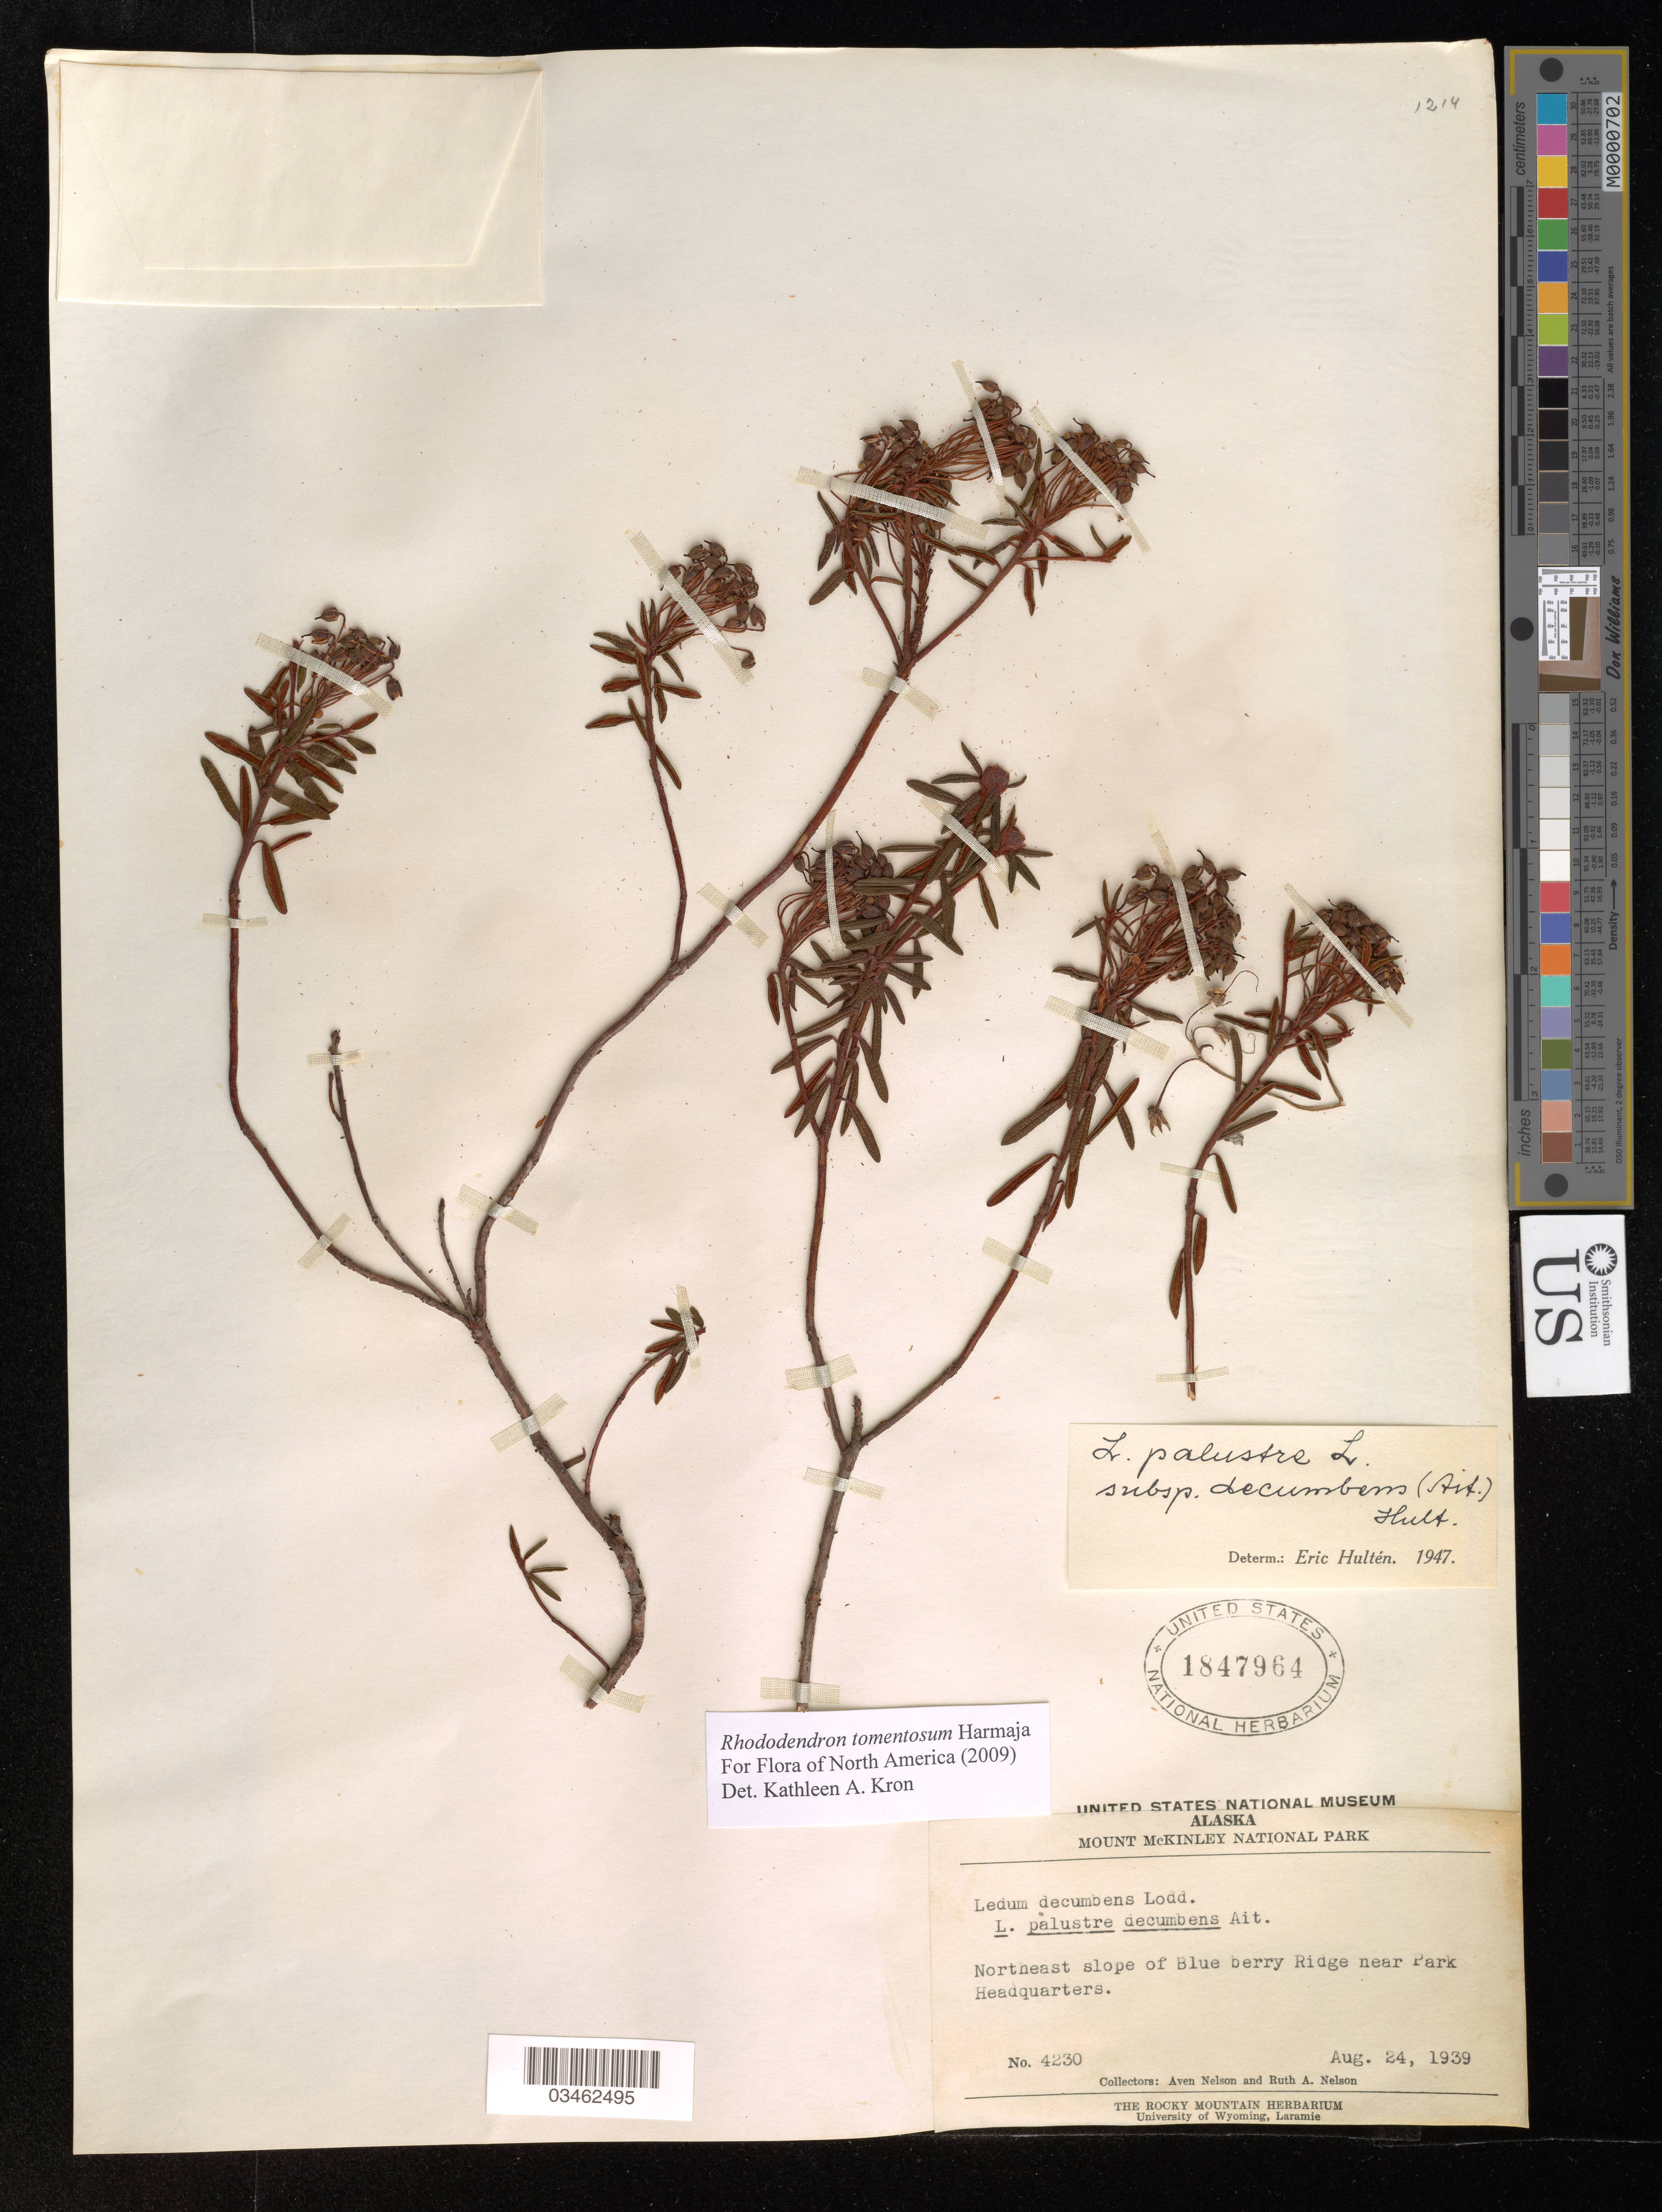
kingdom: Plantae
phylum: Tracheophyta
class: Magnoliopsida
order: Ericales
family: Ericaceae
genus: Rhododendron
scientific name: Rhododendron tomentosum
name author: Harmaja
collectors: A. Nelson & R. A. Nelson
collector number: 4230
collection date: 1939-08-24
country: United States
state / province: Alaska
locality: Mount McKinley National Park. Northeast slope of Blue berry Ridge near Park Headquarters.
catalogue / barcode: US 1847964